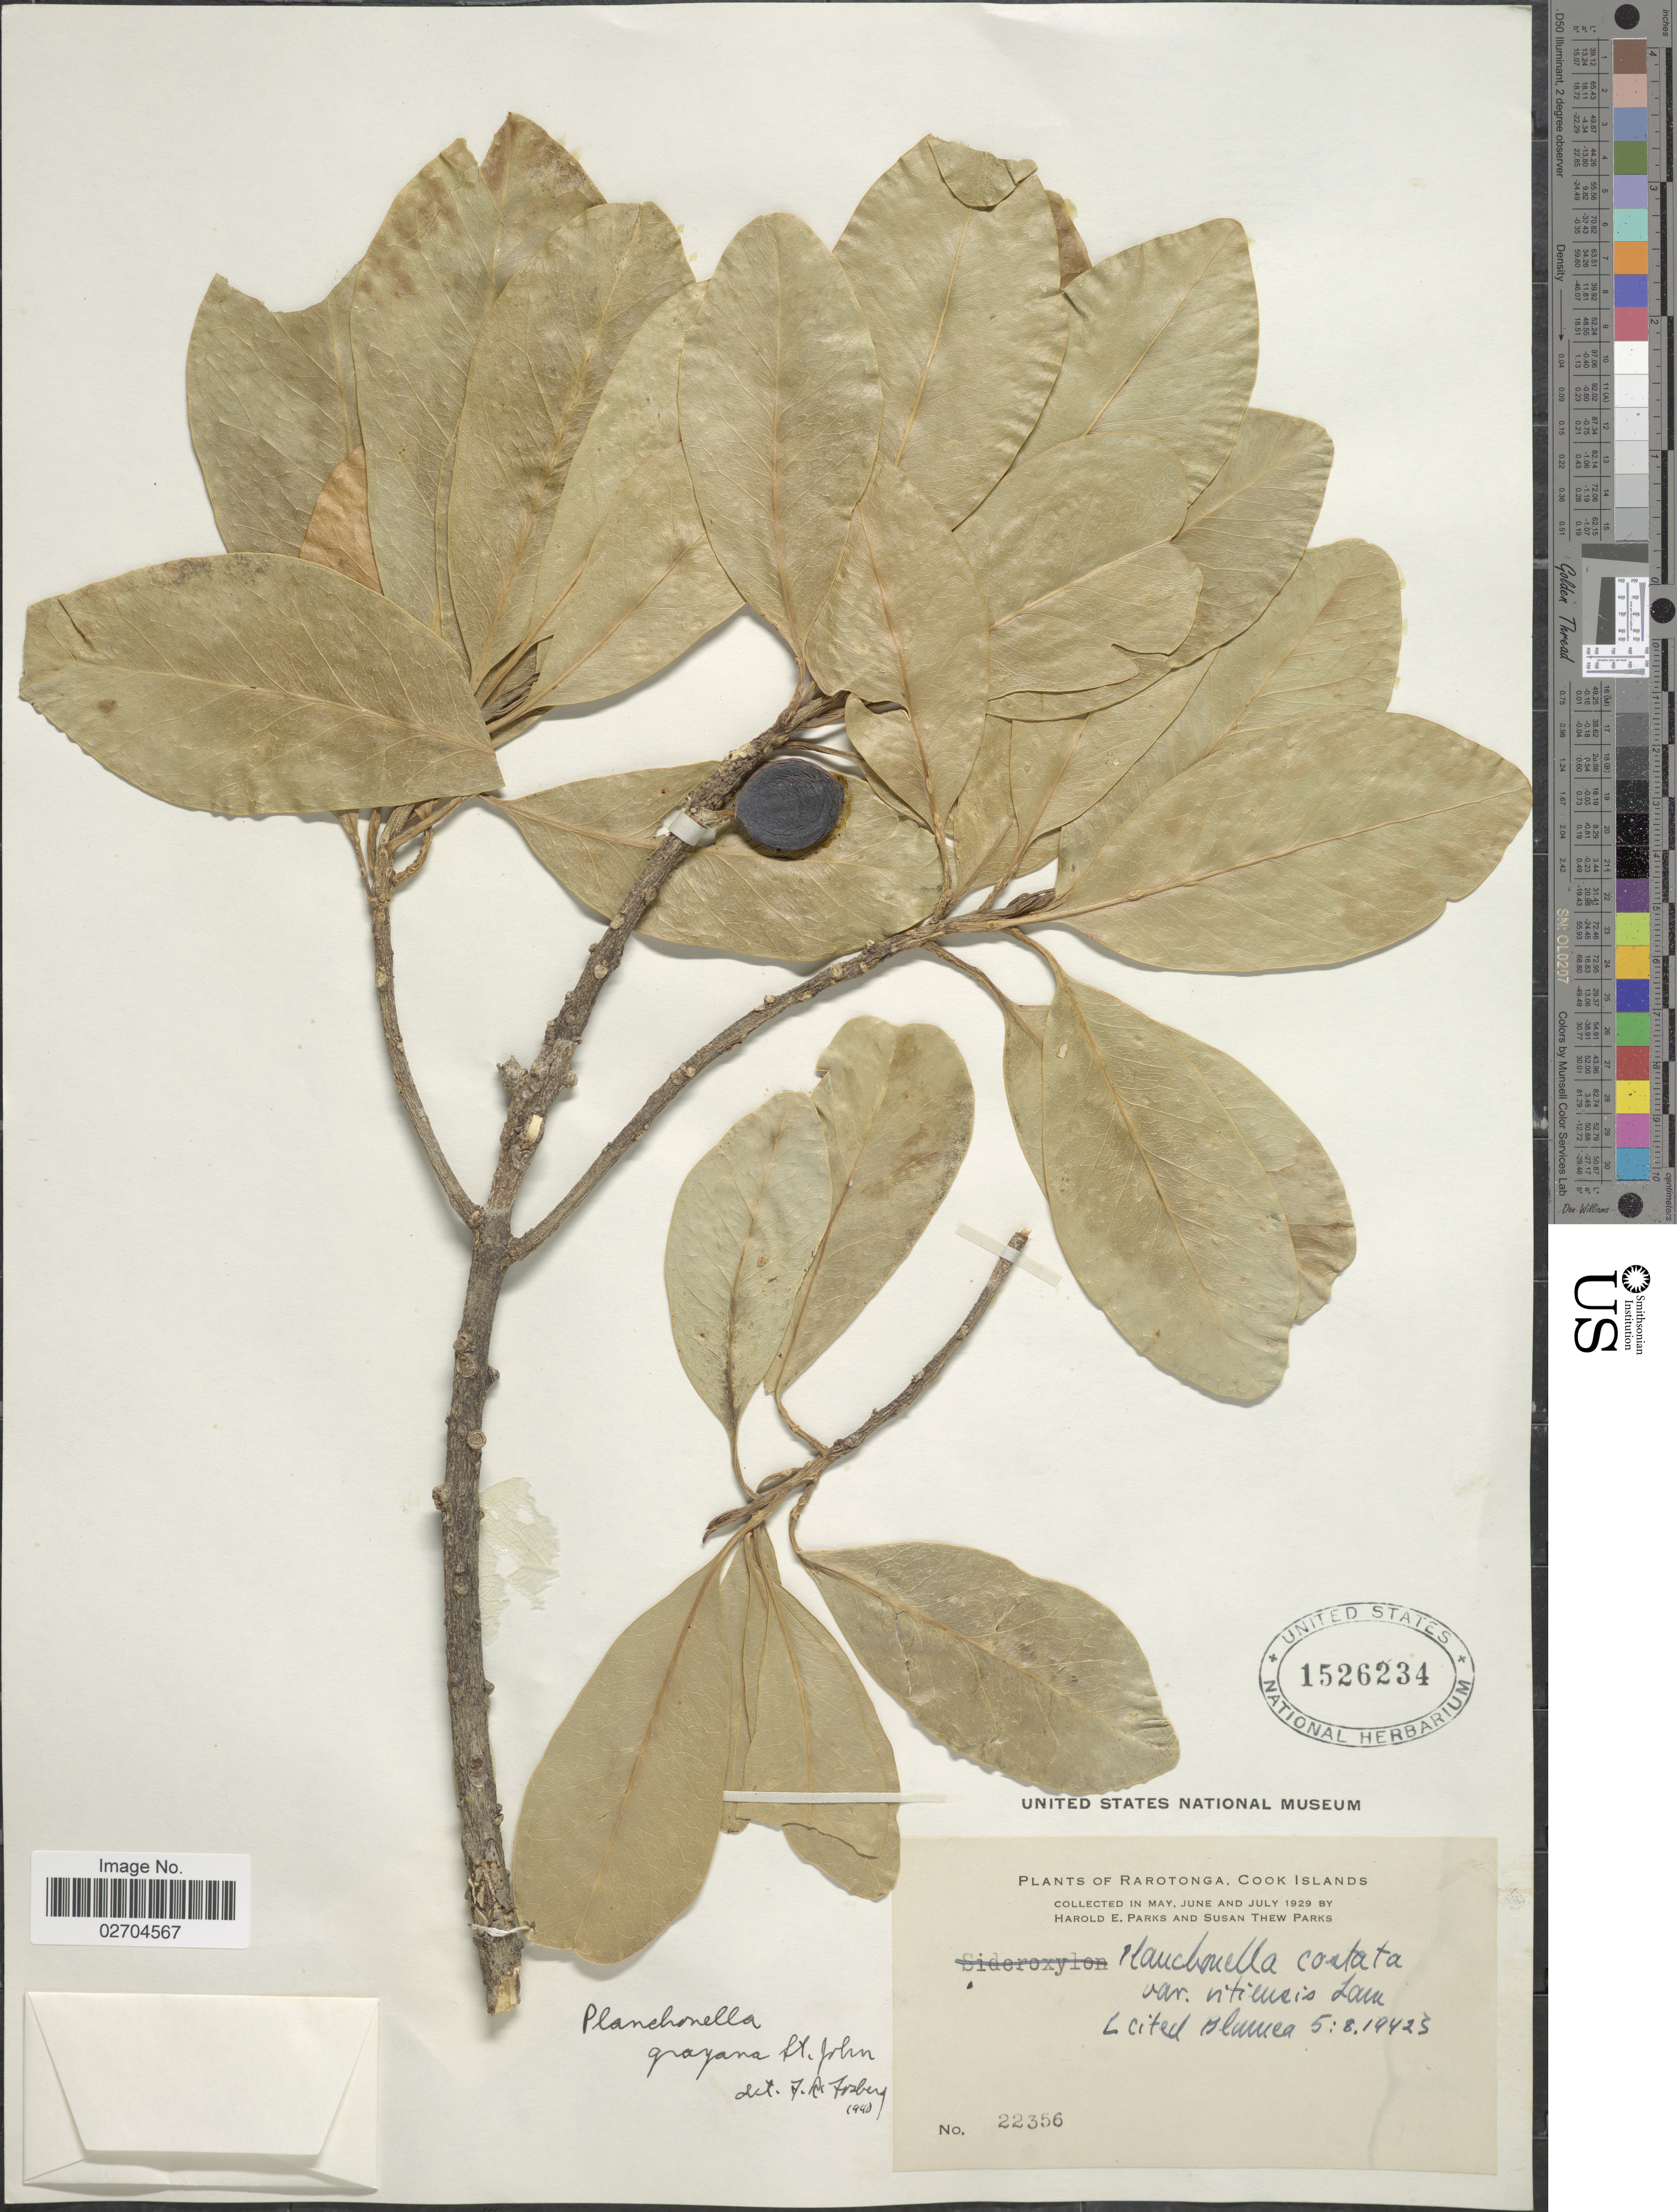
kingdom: Plantae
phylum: Tracheophyta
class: Magnoliopsida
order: Ericales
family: Sapotaceae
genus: Planchonella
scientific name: Planchonella costata var. vitiensis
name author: (A. Gray) H.J. Lam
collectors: H. E. Parks & S. Parks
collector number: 22356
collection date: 1929-07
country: Cook Islands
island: Rarotonga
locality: Rarotonga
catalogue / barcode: US 1526234